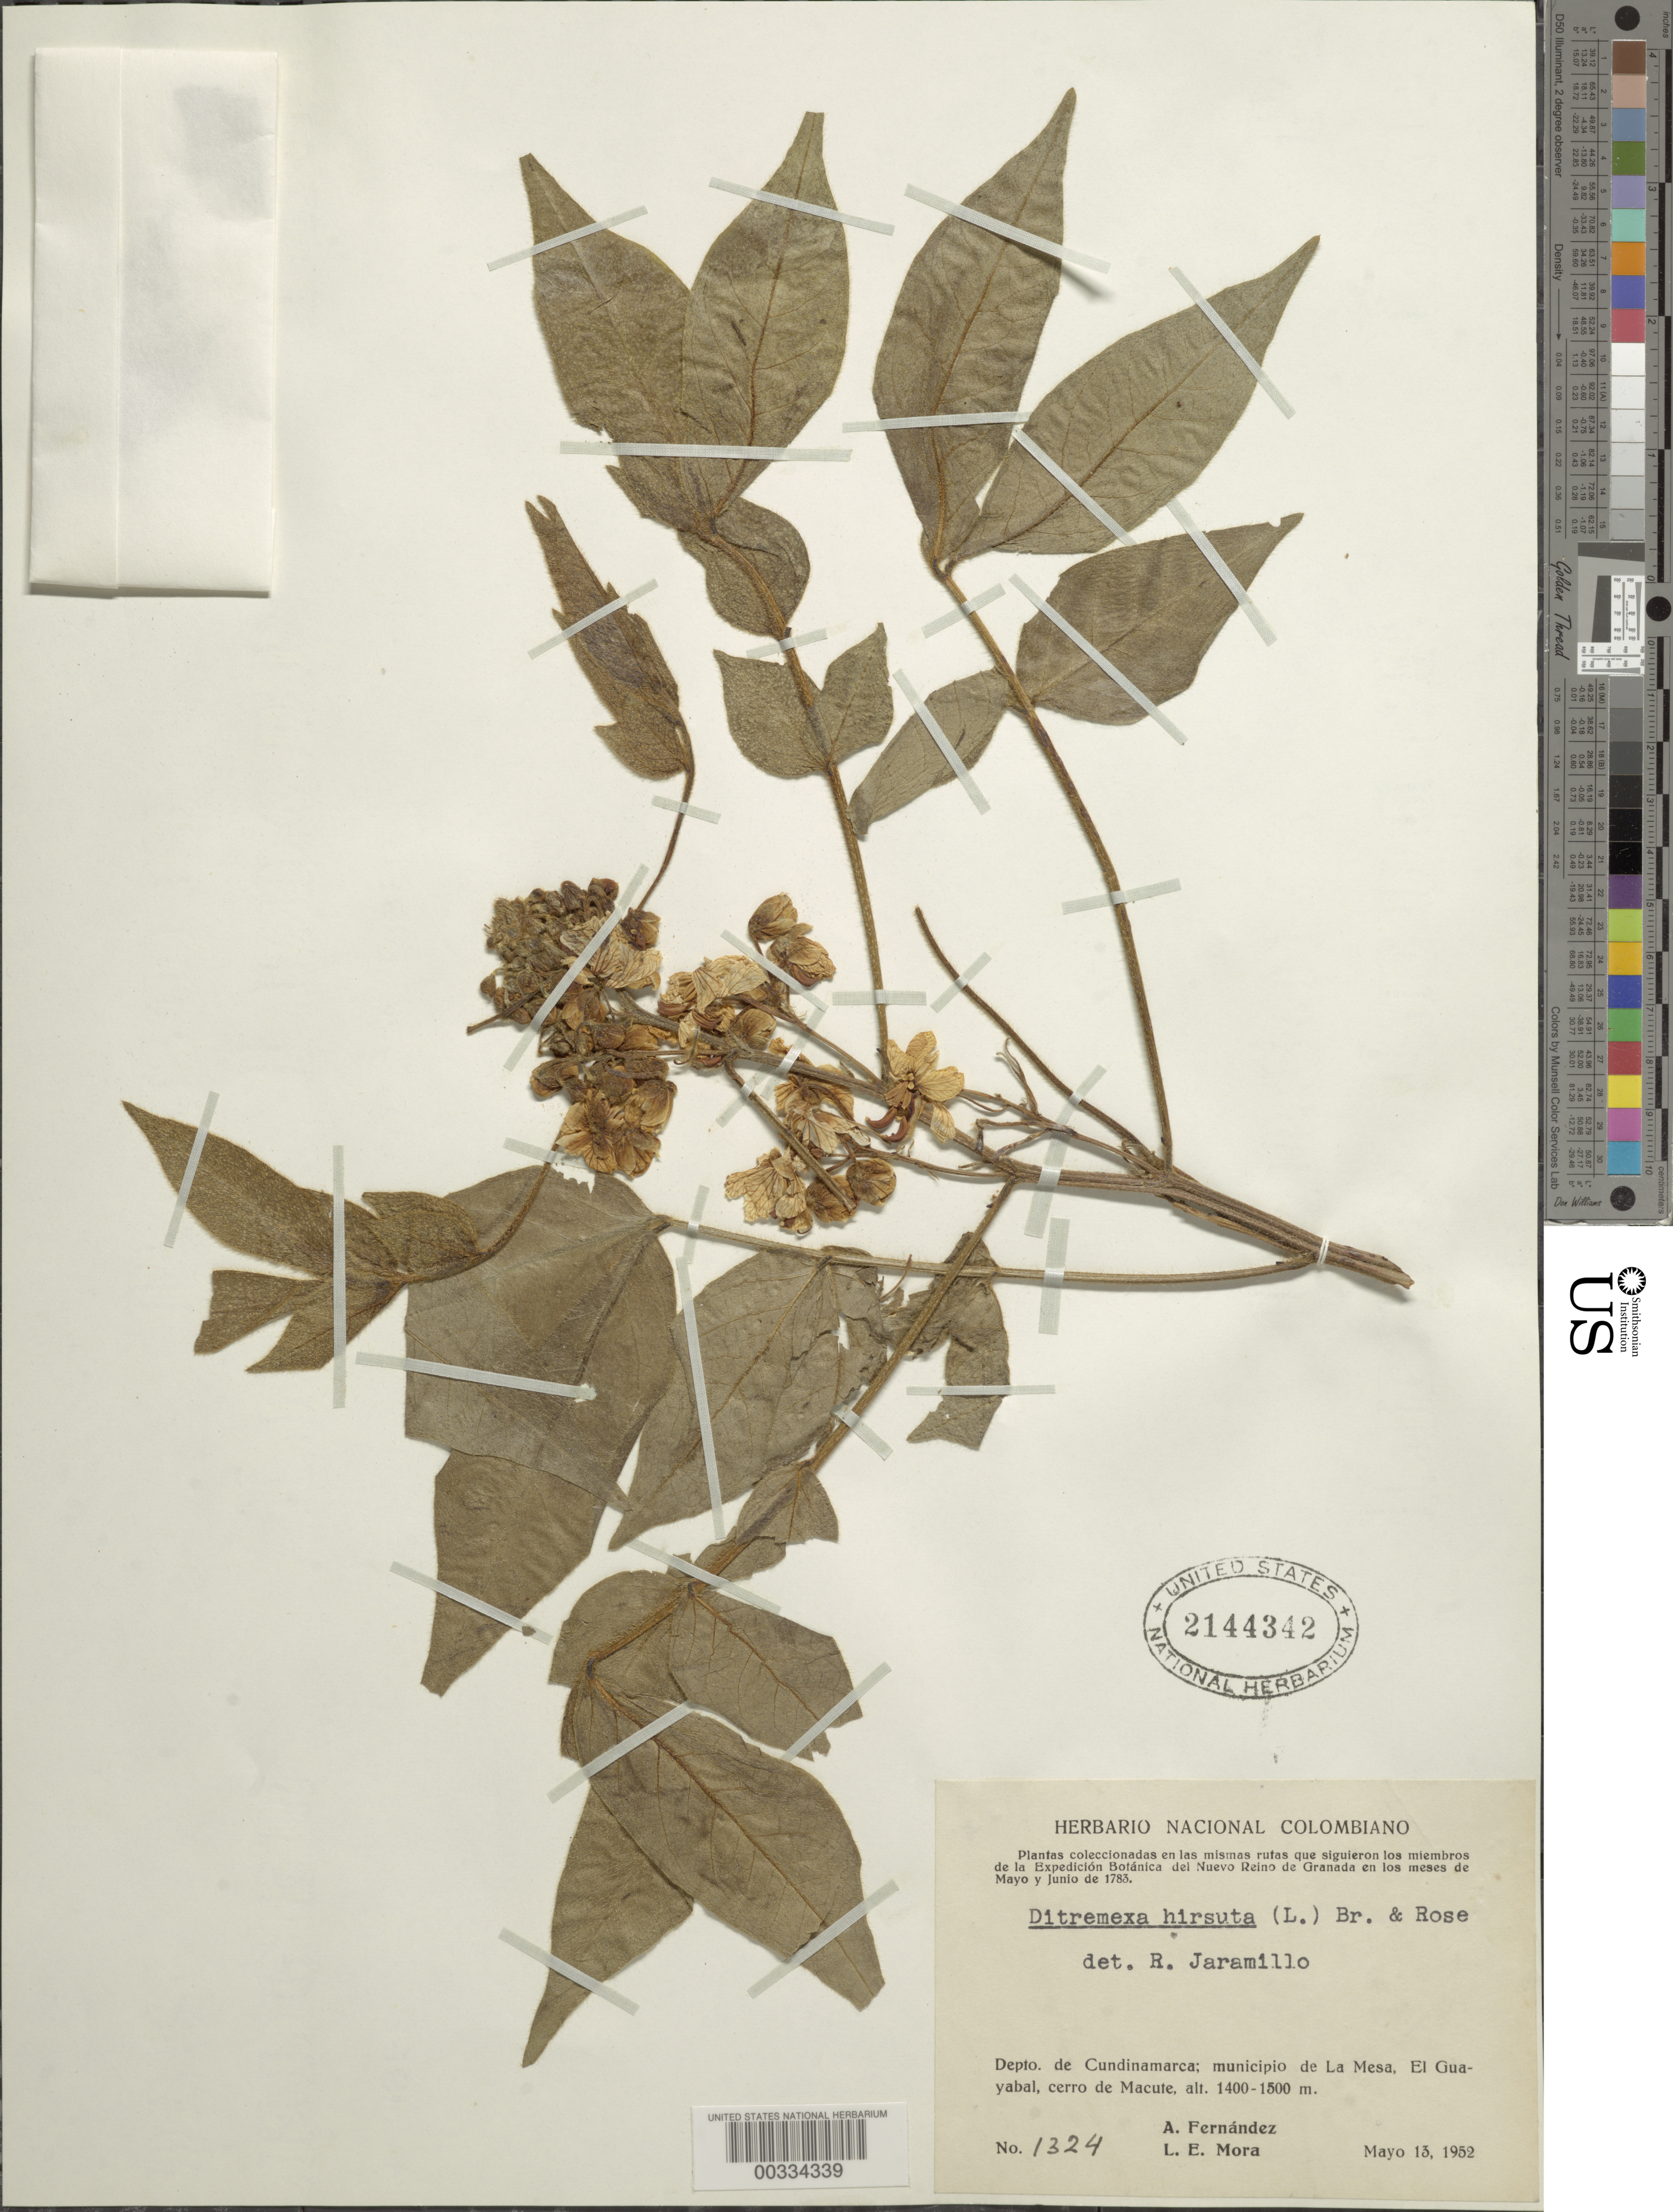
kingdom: Plantae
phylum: Tracheophyta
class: Magnoliopsida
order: Fabales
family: Fabaceae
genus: Senna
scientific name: Senna hirsuta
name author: (L.) H.S. Irwin & Barneby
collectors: Á. Fernández & L. E. Mora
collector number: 1324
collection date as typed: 13 May 1952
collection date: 1952-05-13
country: Colombia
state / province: Cundinamarca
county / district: La Mesa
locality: El Guayabal, Cerro de Macute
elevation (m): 1400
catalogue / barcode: US 2144342